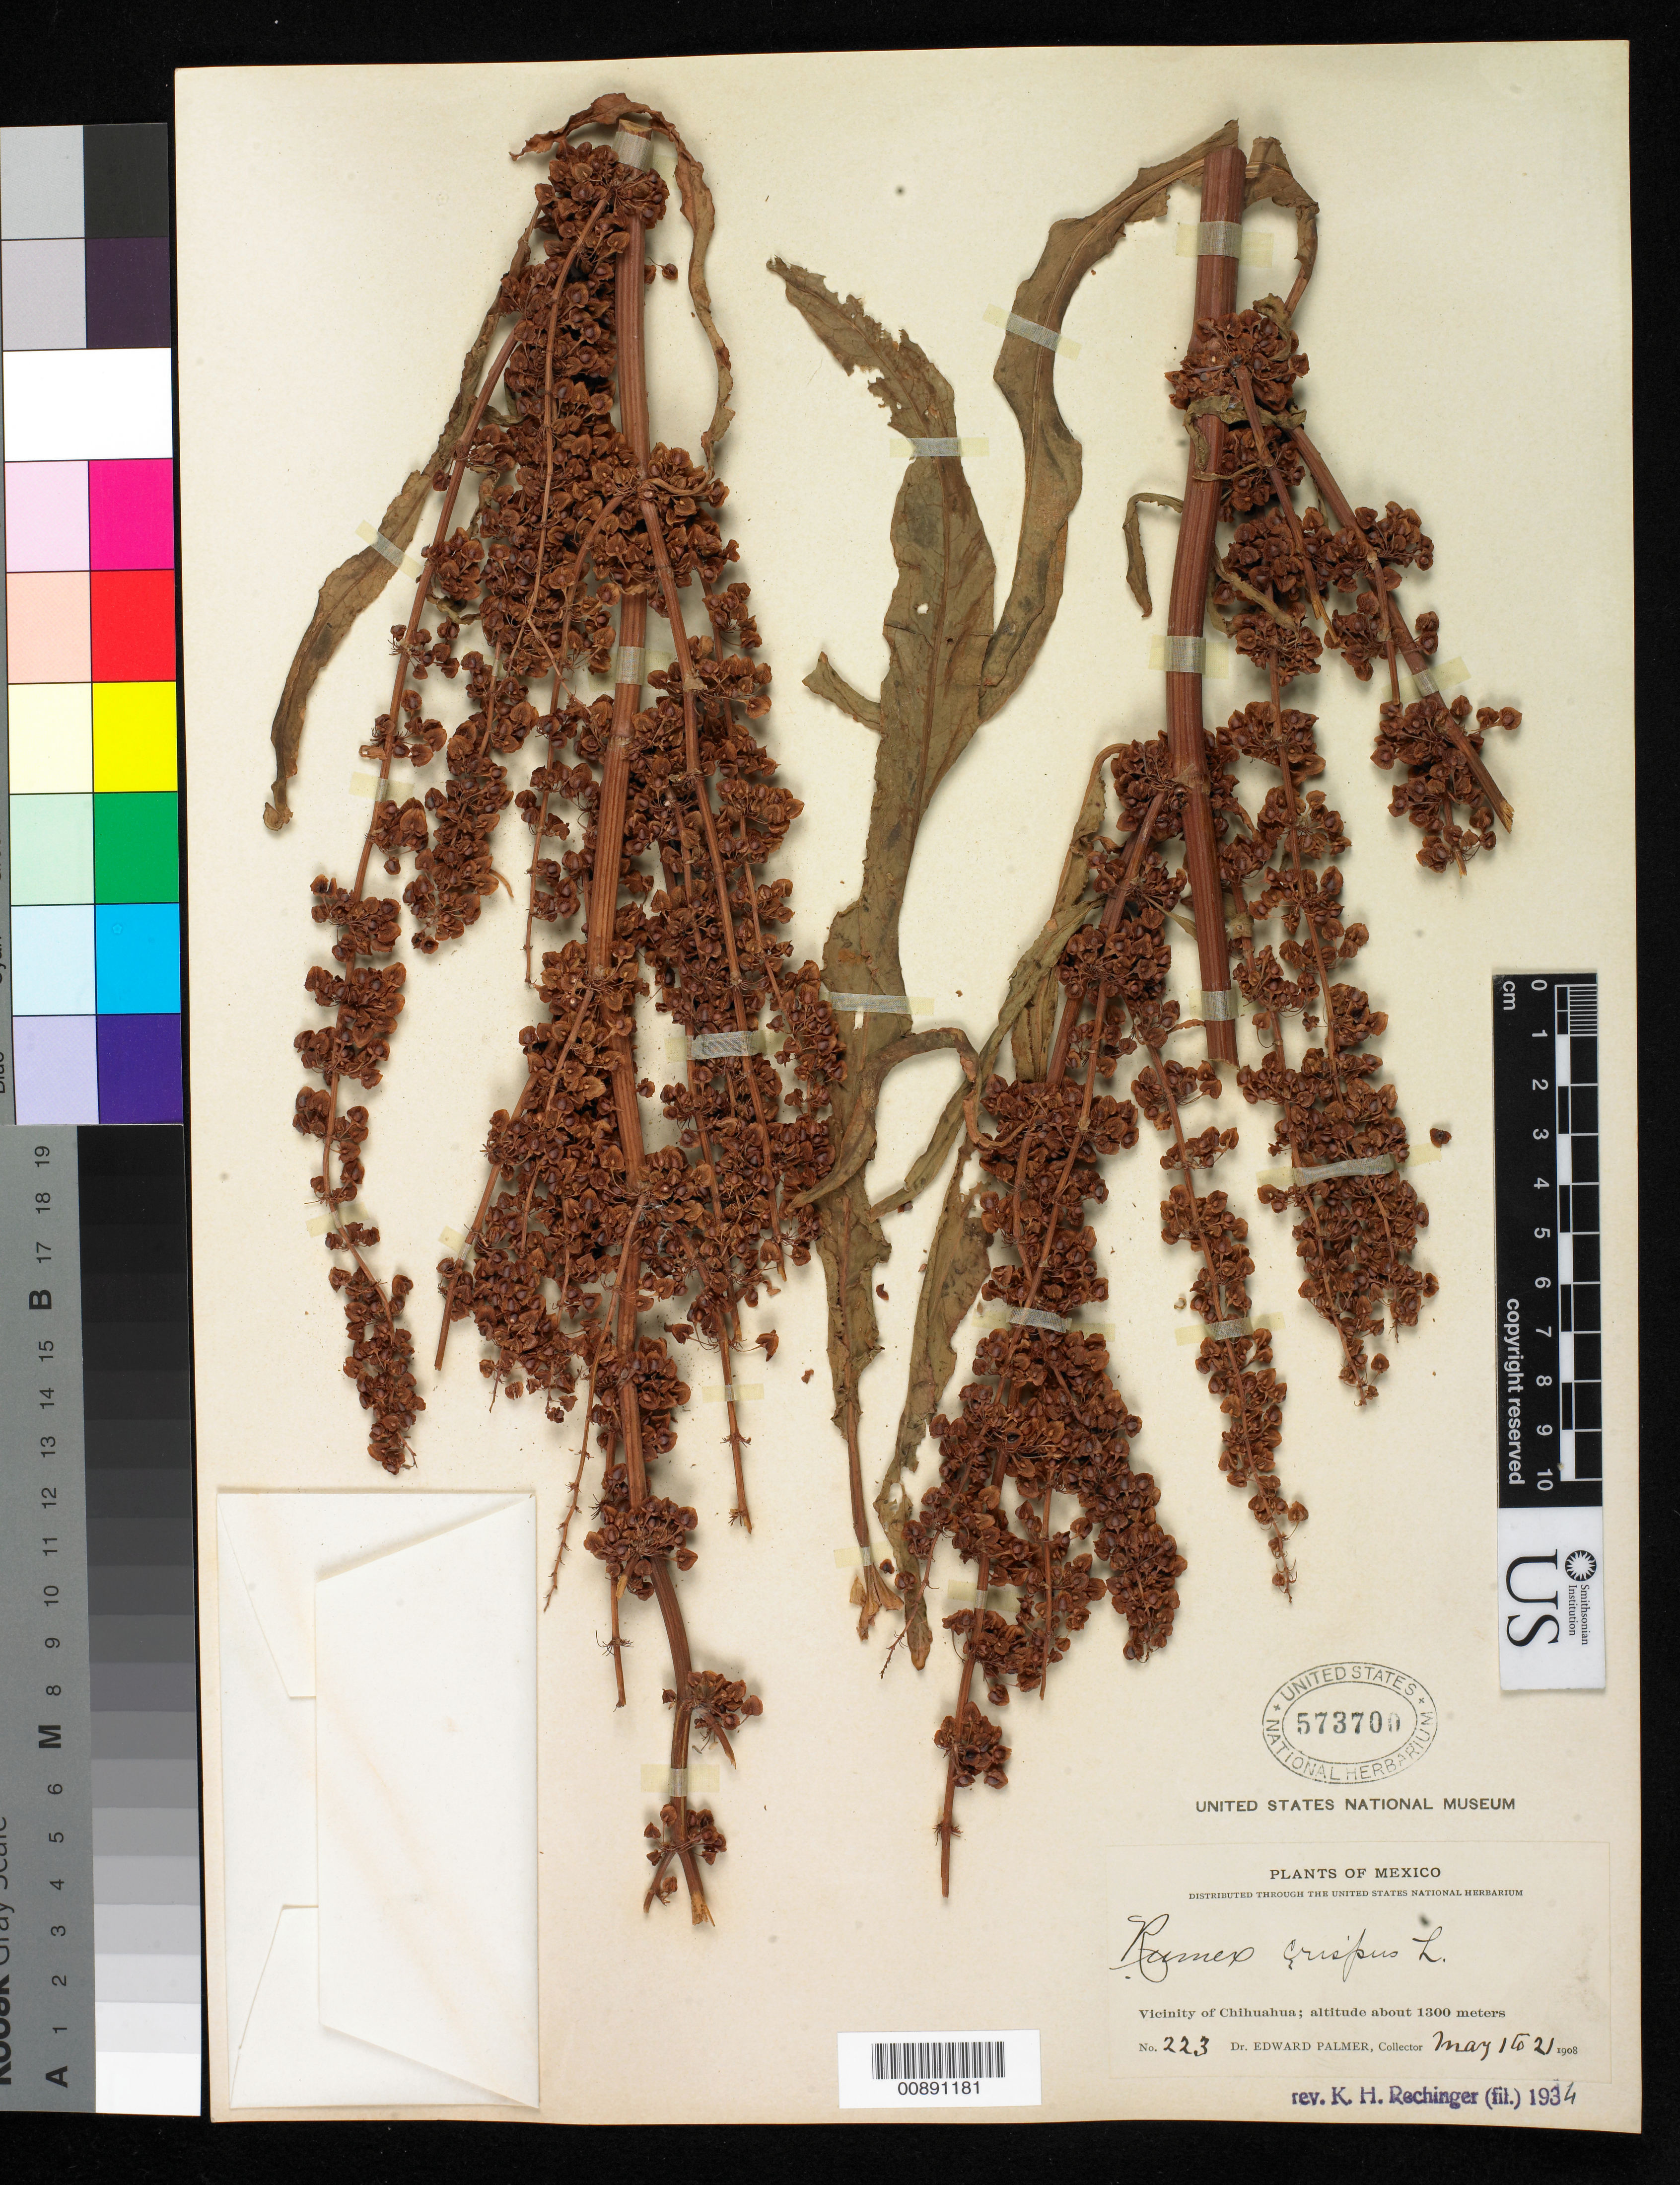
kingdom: Plantae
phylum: Tracheophyta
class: Magnoliopsida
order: Caryophyllales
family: Polygonaceae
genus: Rumex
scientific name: Rumex crispus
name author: L.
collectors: E. Palmer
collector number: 223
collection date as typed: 01 May 1908 to 21 May 1908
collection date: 1908-05-01/1908-05-21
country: Mexico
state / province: Chihuahua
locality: Vicinity of Chihuahua.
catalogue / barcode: US 573700